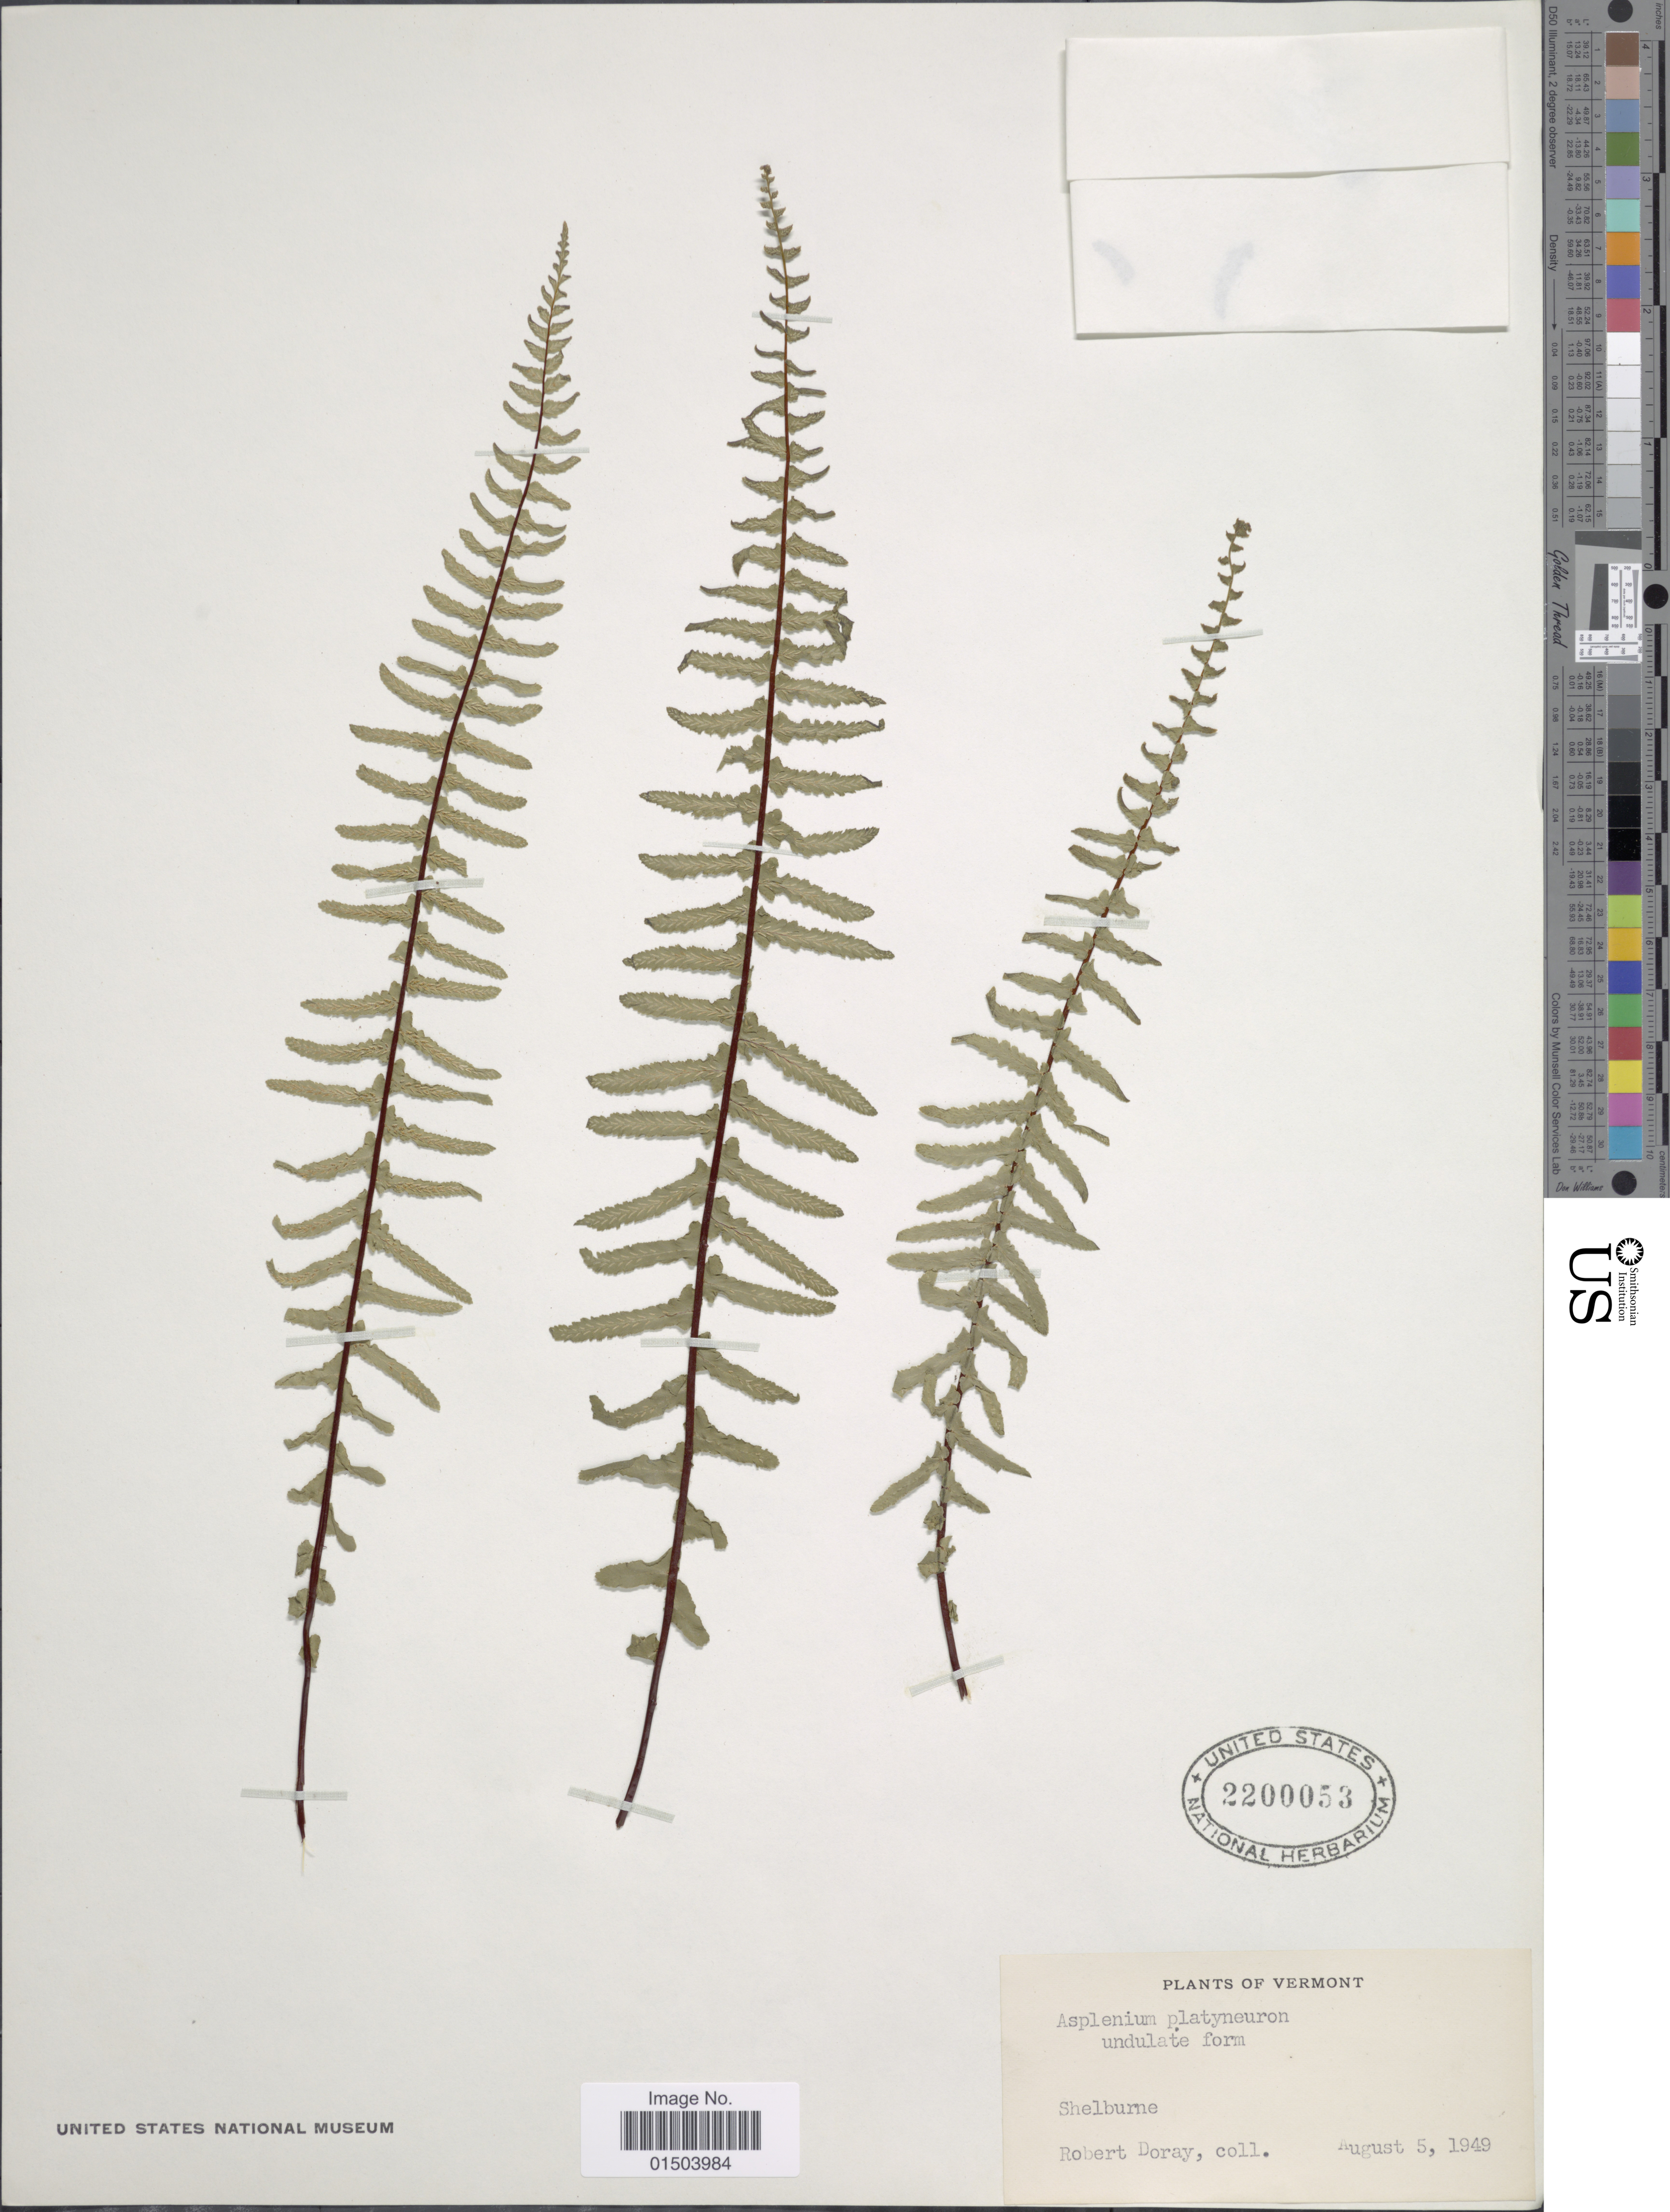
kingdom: Plantae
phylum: Tracheophyta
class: Polypodiopsida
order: Polypodiales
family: Aspleniaceae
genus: Asplenium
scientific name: Asplenium platyneuron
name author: (L.) Britton, Stearns & Poggenb.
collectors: R. Doray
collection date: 1949-08-05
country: United States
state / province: Vermont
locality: Shelburne.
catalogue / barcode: US 2200053